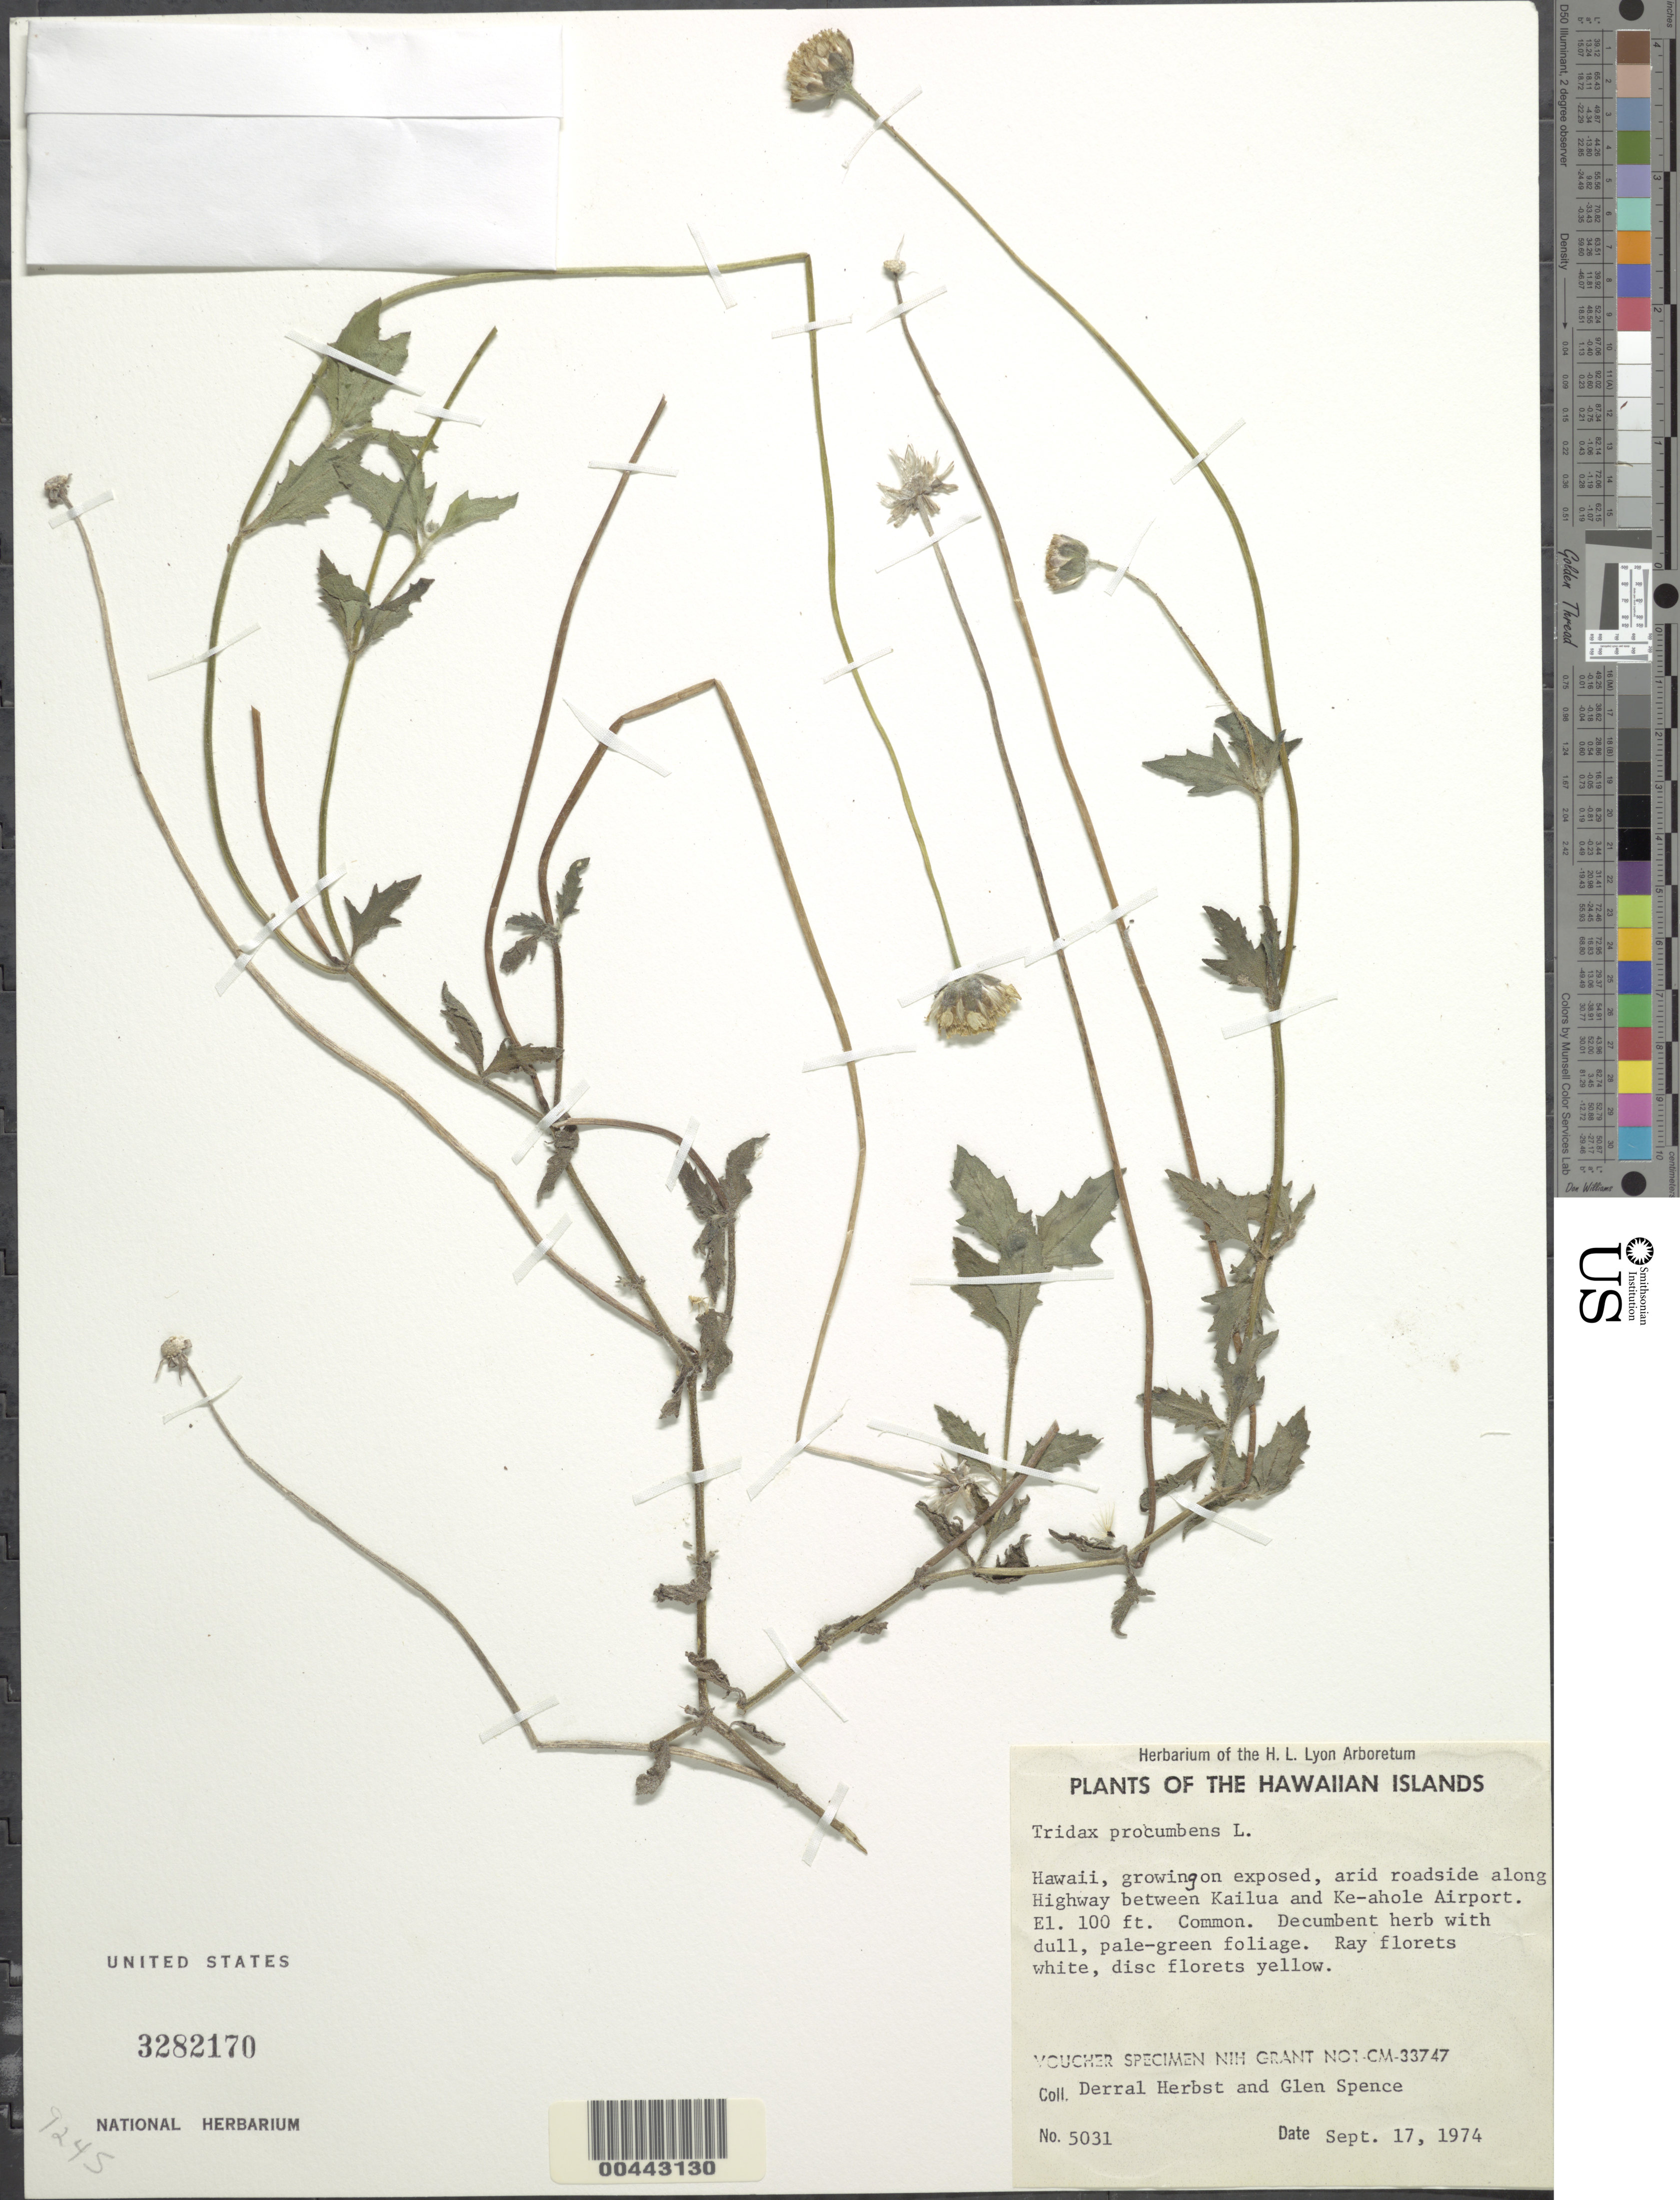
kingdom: Plantae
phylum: Tracheophyta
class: Magnoliopsida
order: Asterales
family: Asteraceae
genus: Tridax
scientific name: Tridax procumbens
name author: L.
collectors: D. R. Herbst & G. Spence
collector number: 5031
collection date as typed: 17 Sep 1974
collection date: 1974-09-17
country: United States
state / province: Hawaii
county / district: Hawaii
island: Hawaii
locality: Roadside along Highway between Kailua and Ke-ahole Airport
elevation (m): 30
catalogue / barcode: US 3282170